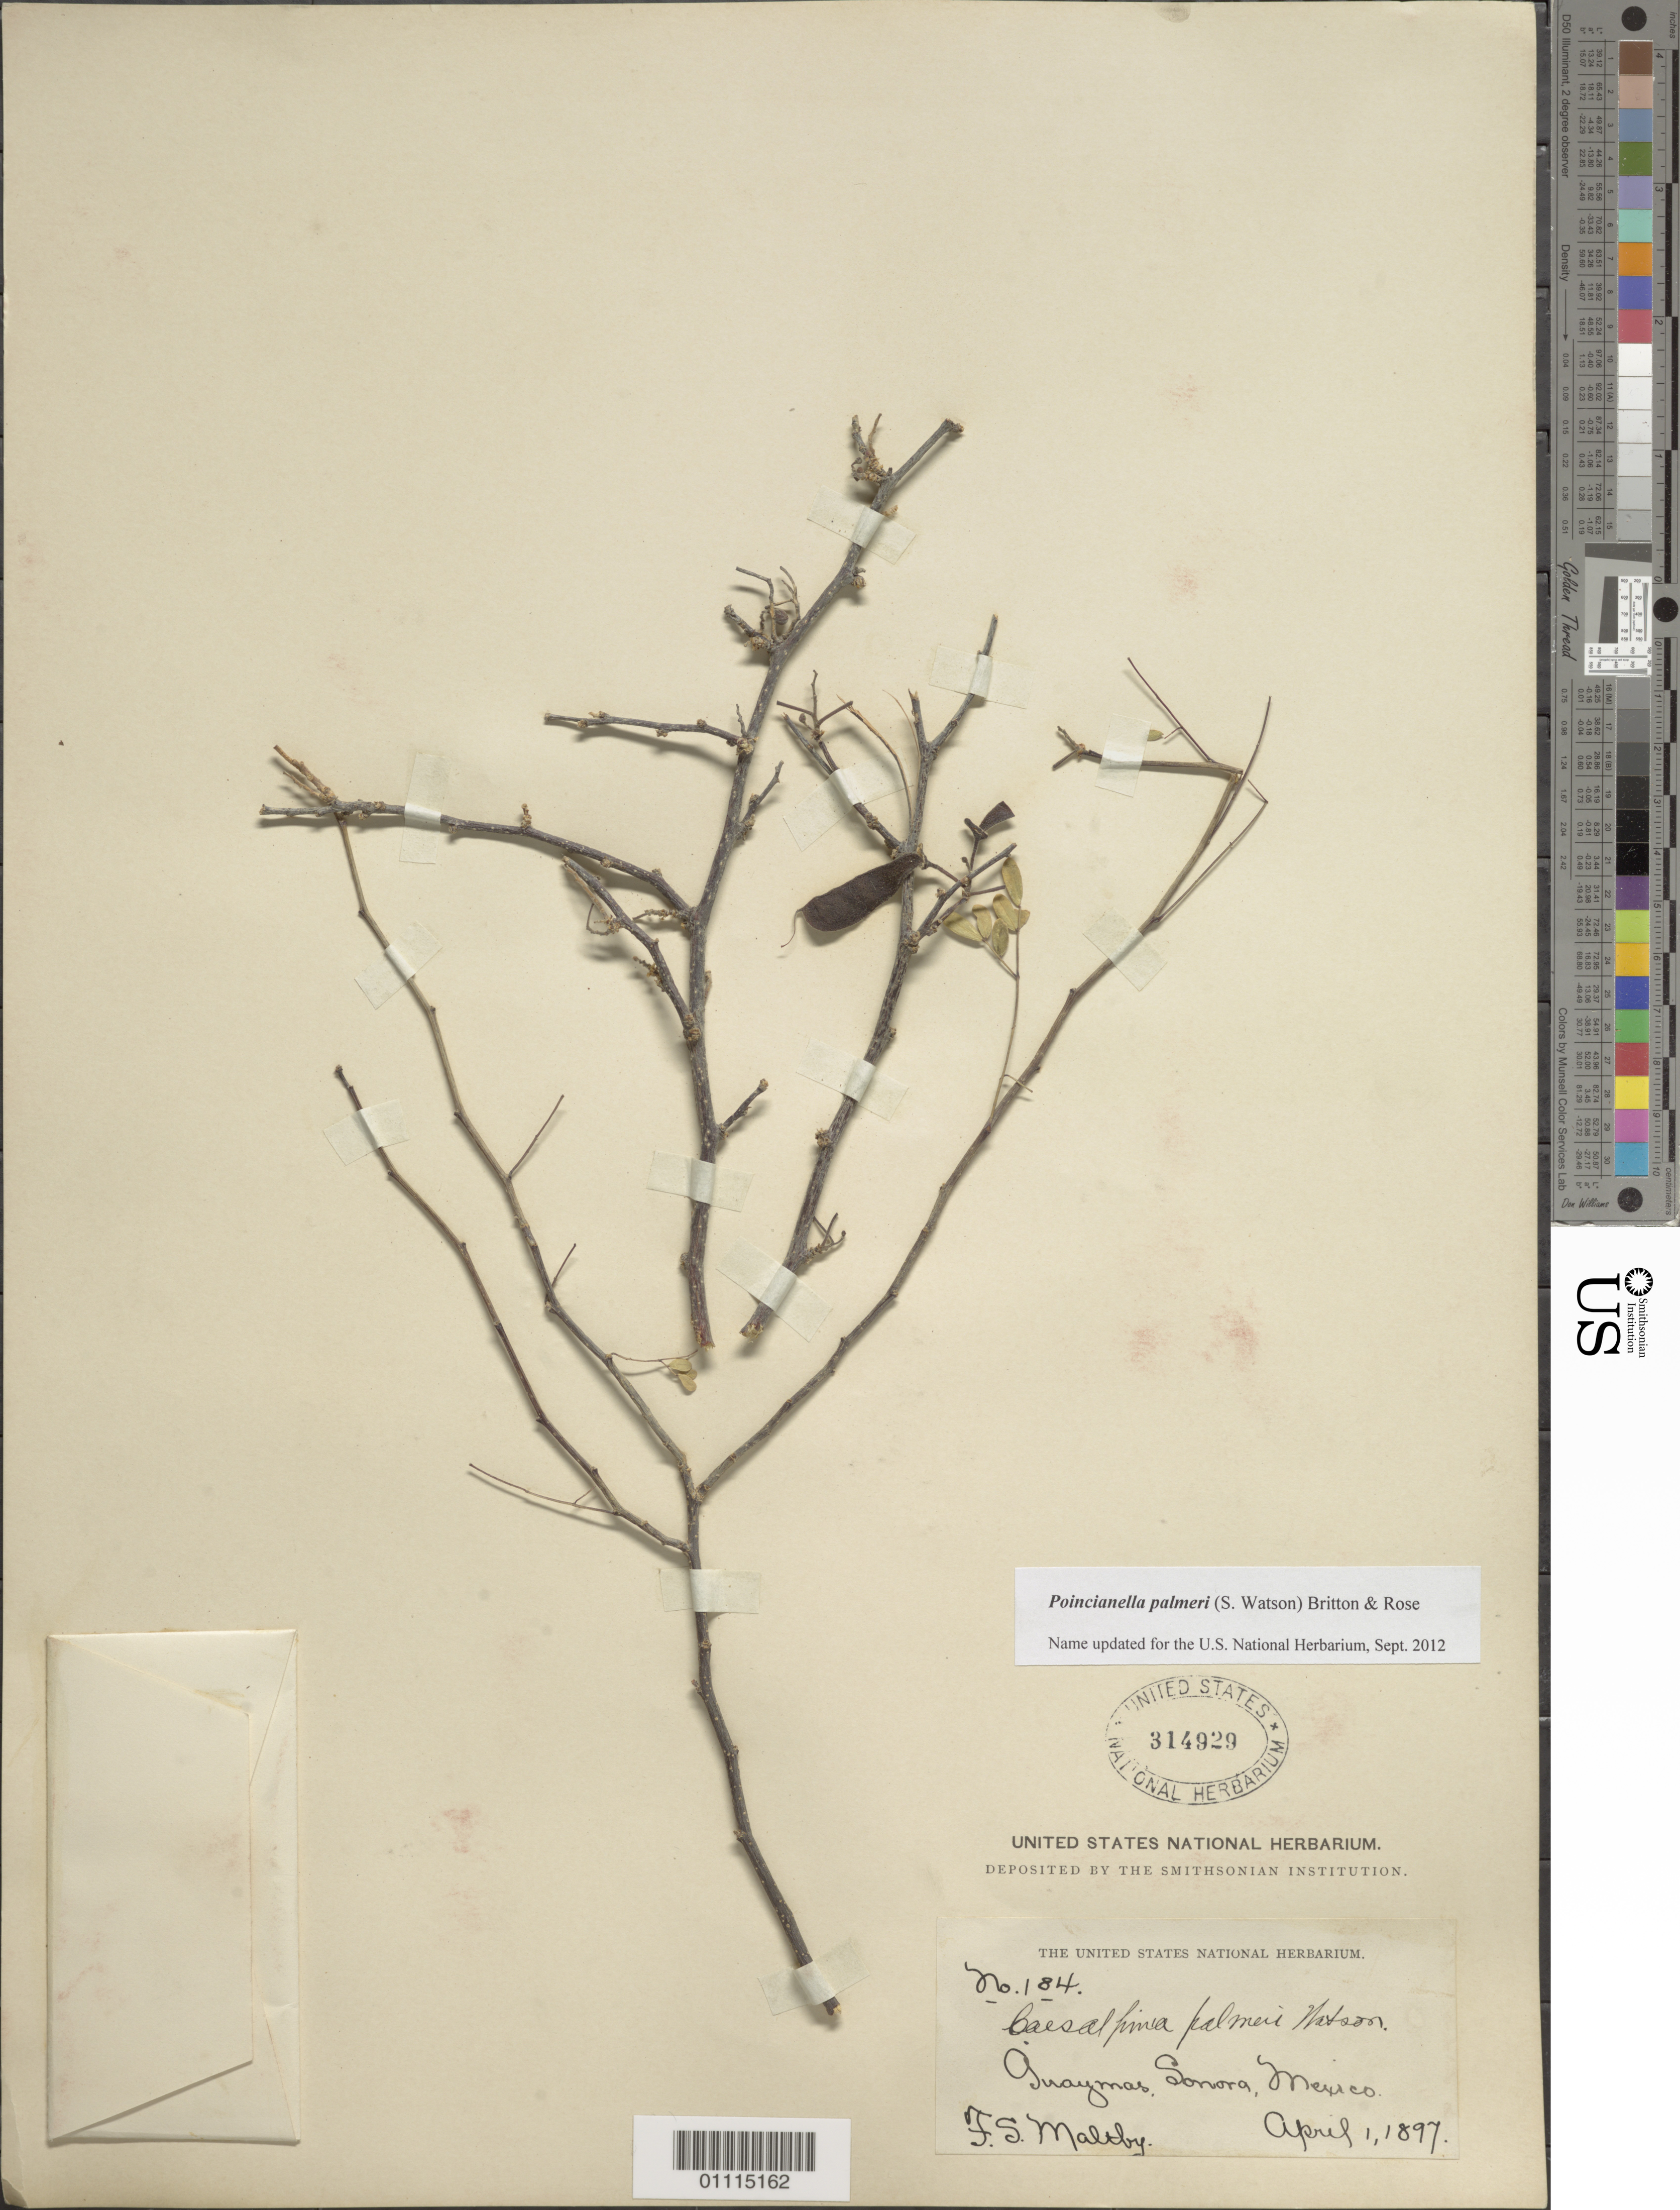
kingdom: Plantae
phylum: Tracheophyta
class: Magnoliopsida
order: Fabales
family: Fabaceae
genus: Erythrostemon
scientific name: Erythrostemon palmeri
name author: (S. Watson) Gagnon & G.P. Lewis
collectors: T. S. Maltby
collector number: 184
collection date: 1897-04-01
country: Mexico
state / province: Sonora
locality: Guaymas.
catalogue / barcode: US 314929